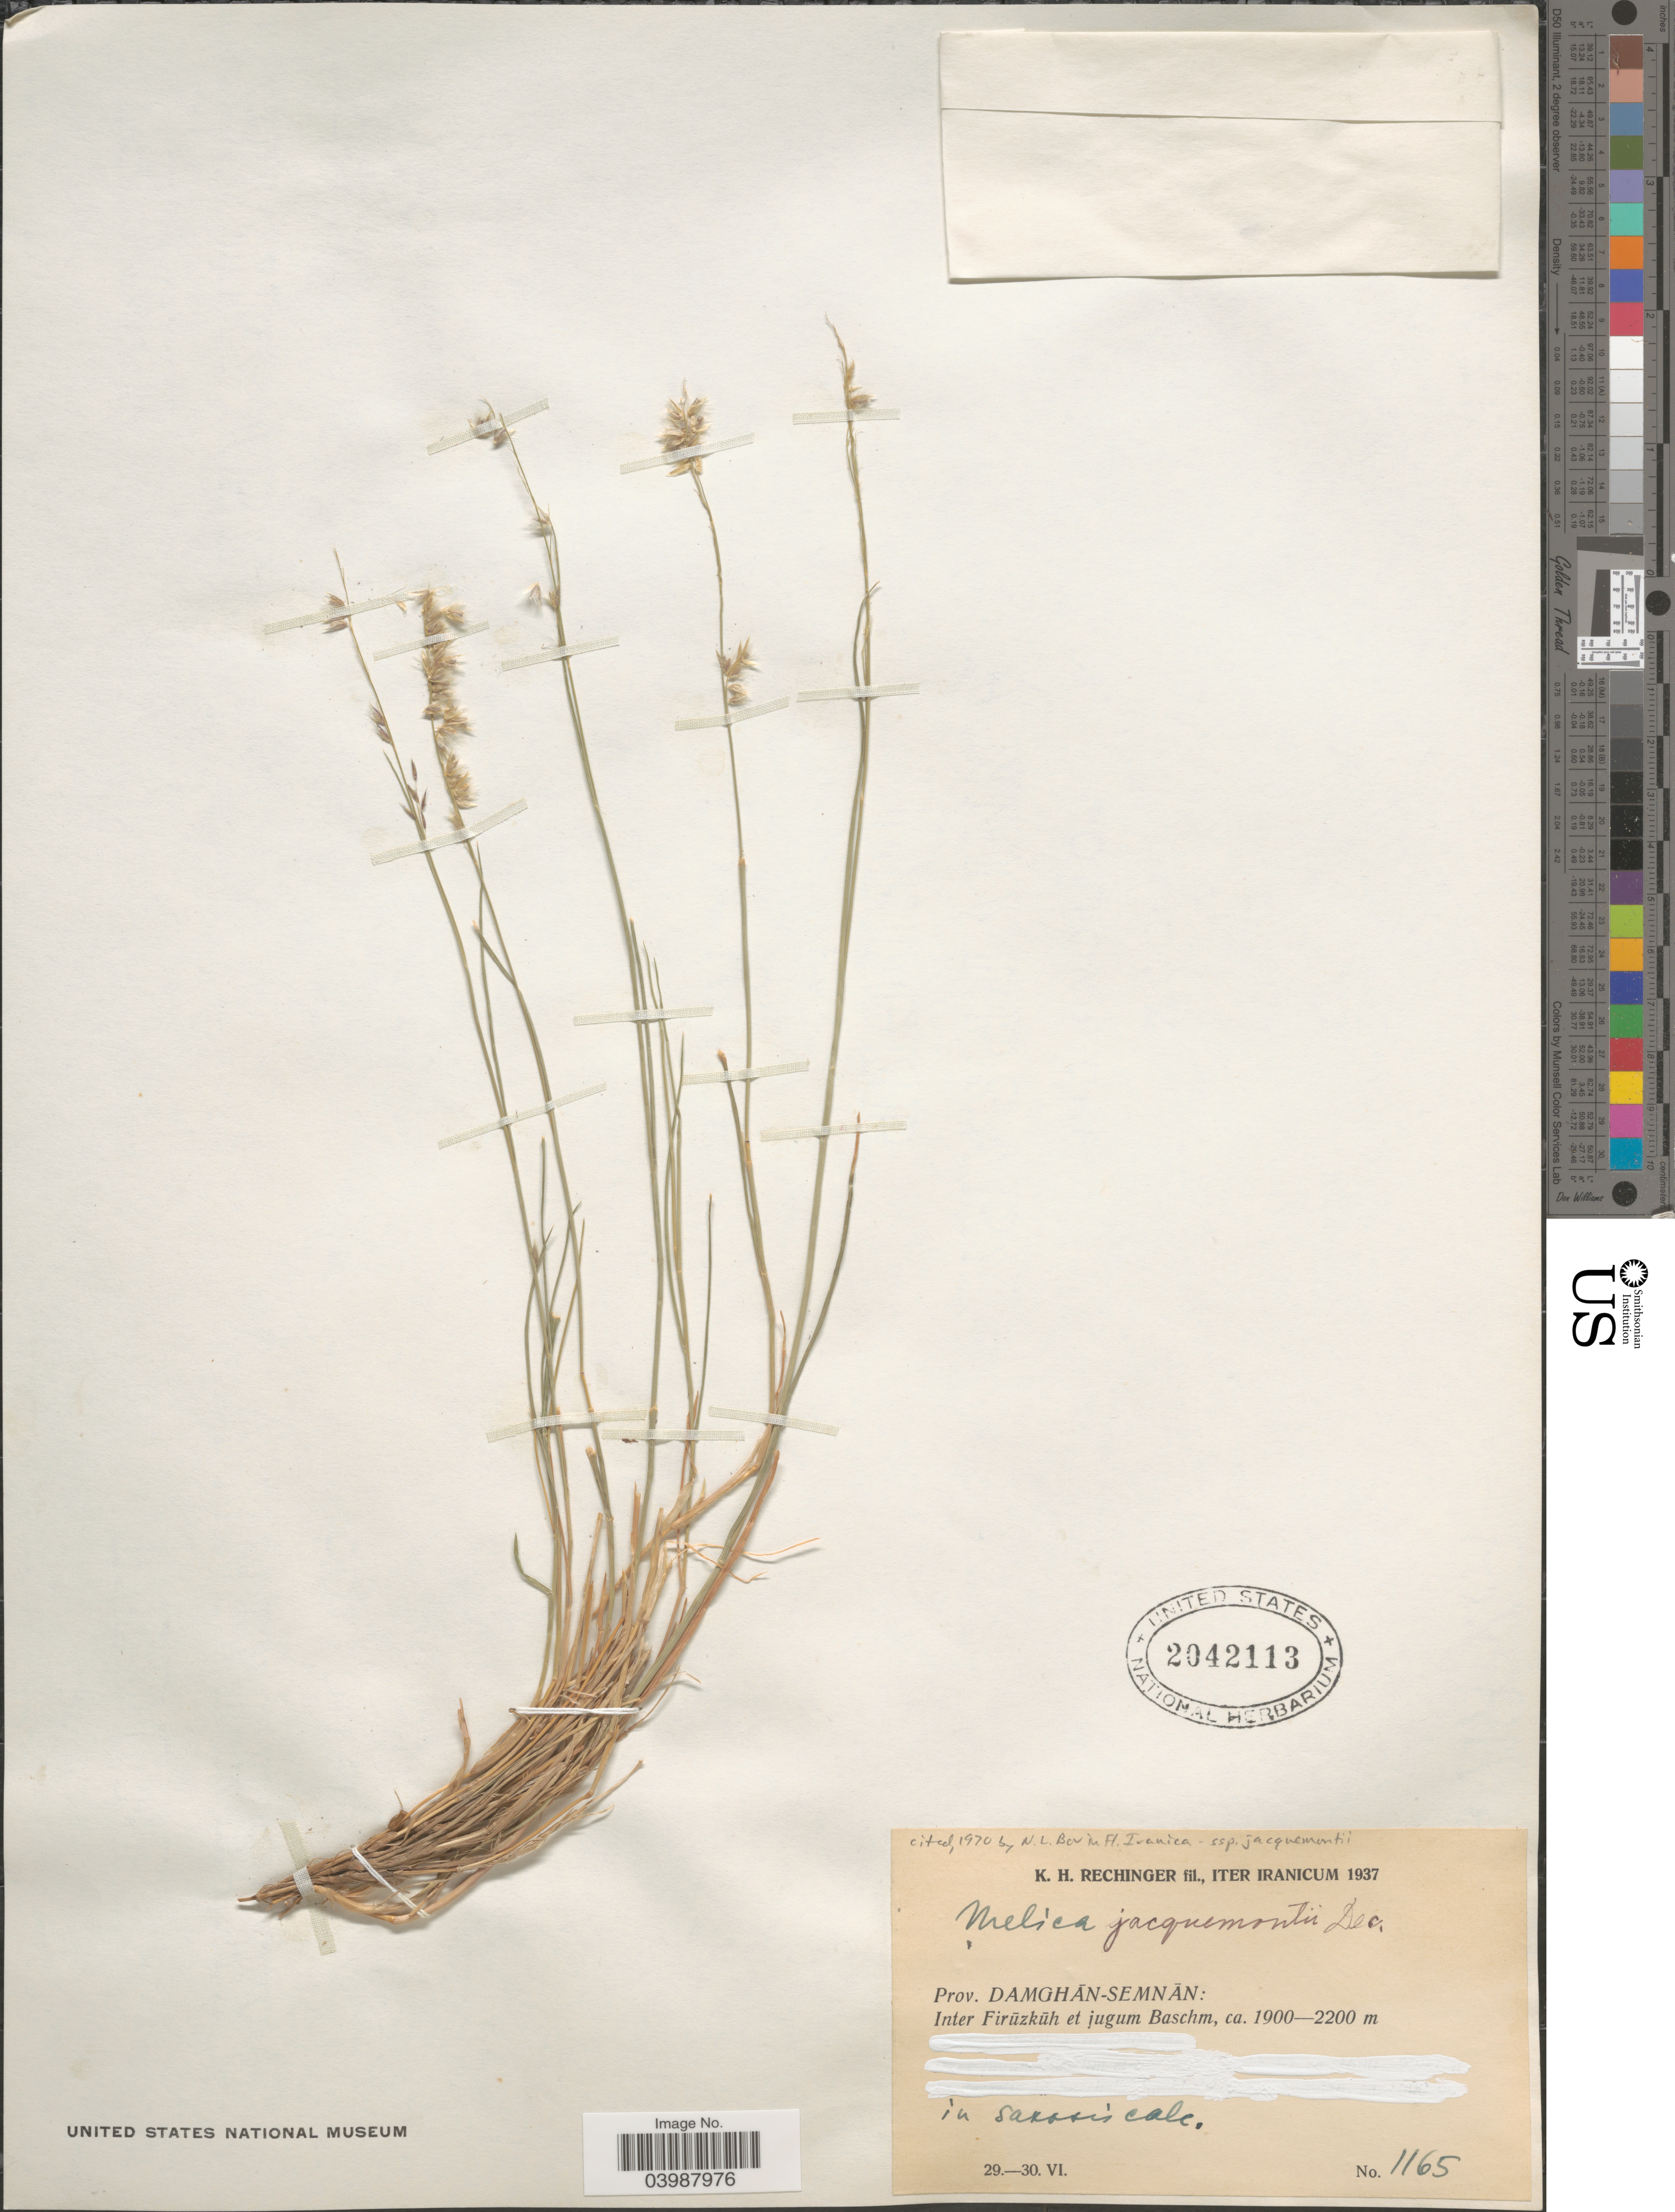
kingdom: Plantae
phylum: Tracheophyta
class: Liliopsida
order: Poales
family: Poaceae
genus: Melica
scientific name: Melica jacquemontii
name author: Decne.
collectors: K. H. Rechinger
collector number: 1165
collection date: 1937-06-29/1937-06-30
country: Iran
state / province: Semnan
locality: Prov. Damghān-Semnān: Inter Firūzkūh et jugum Baschm.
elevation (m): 1900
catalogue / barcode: US 2042113